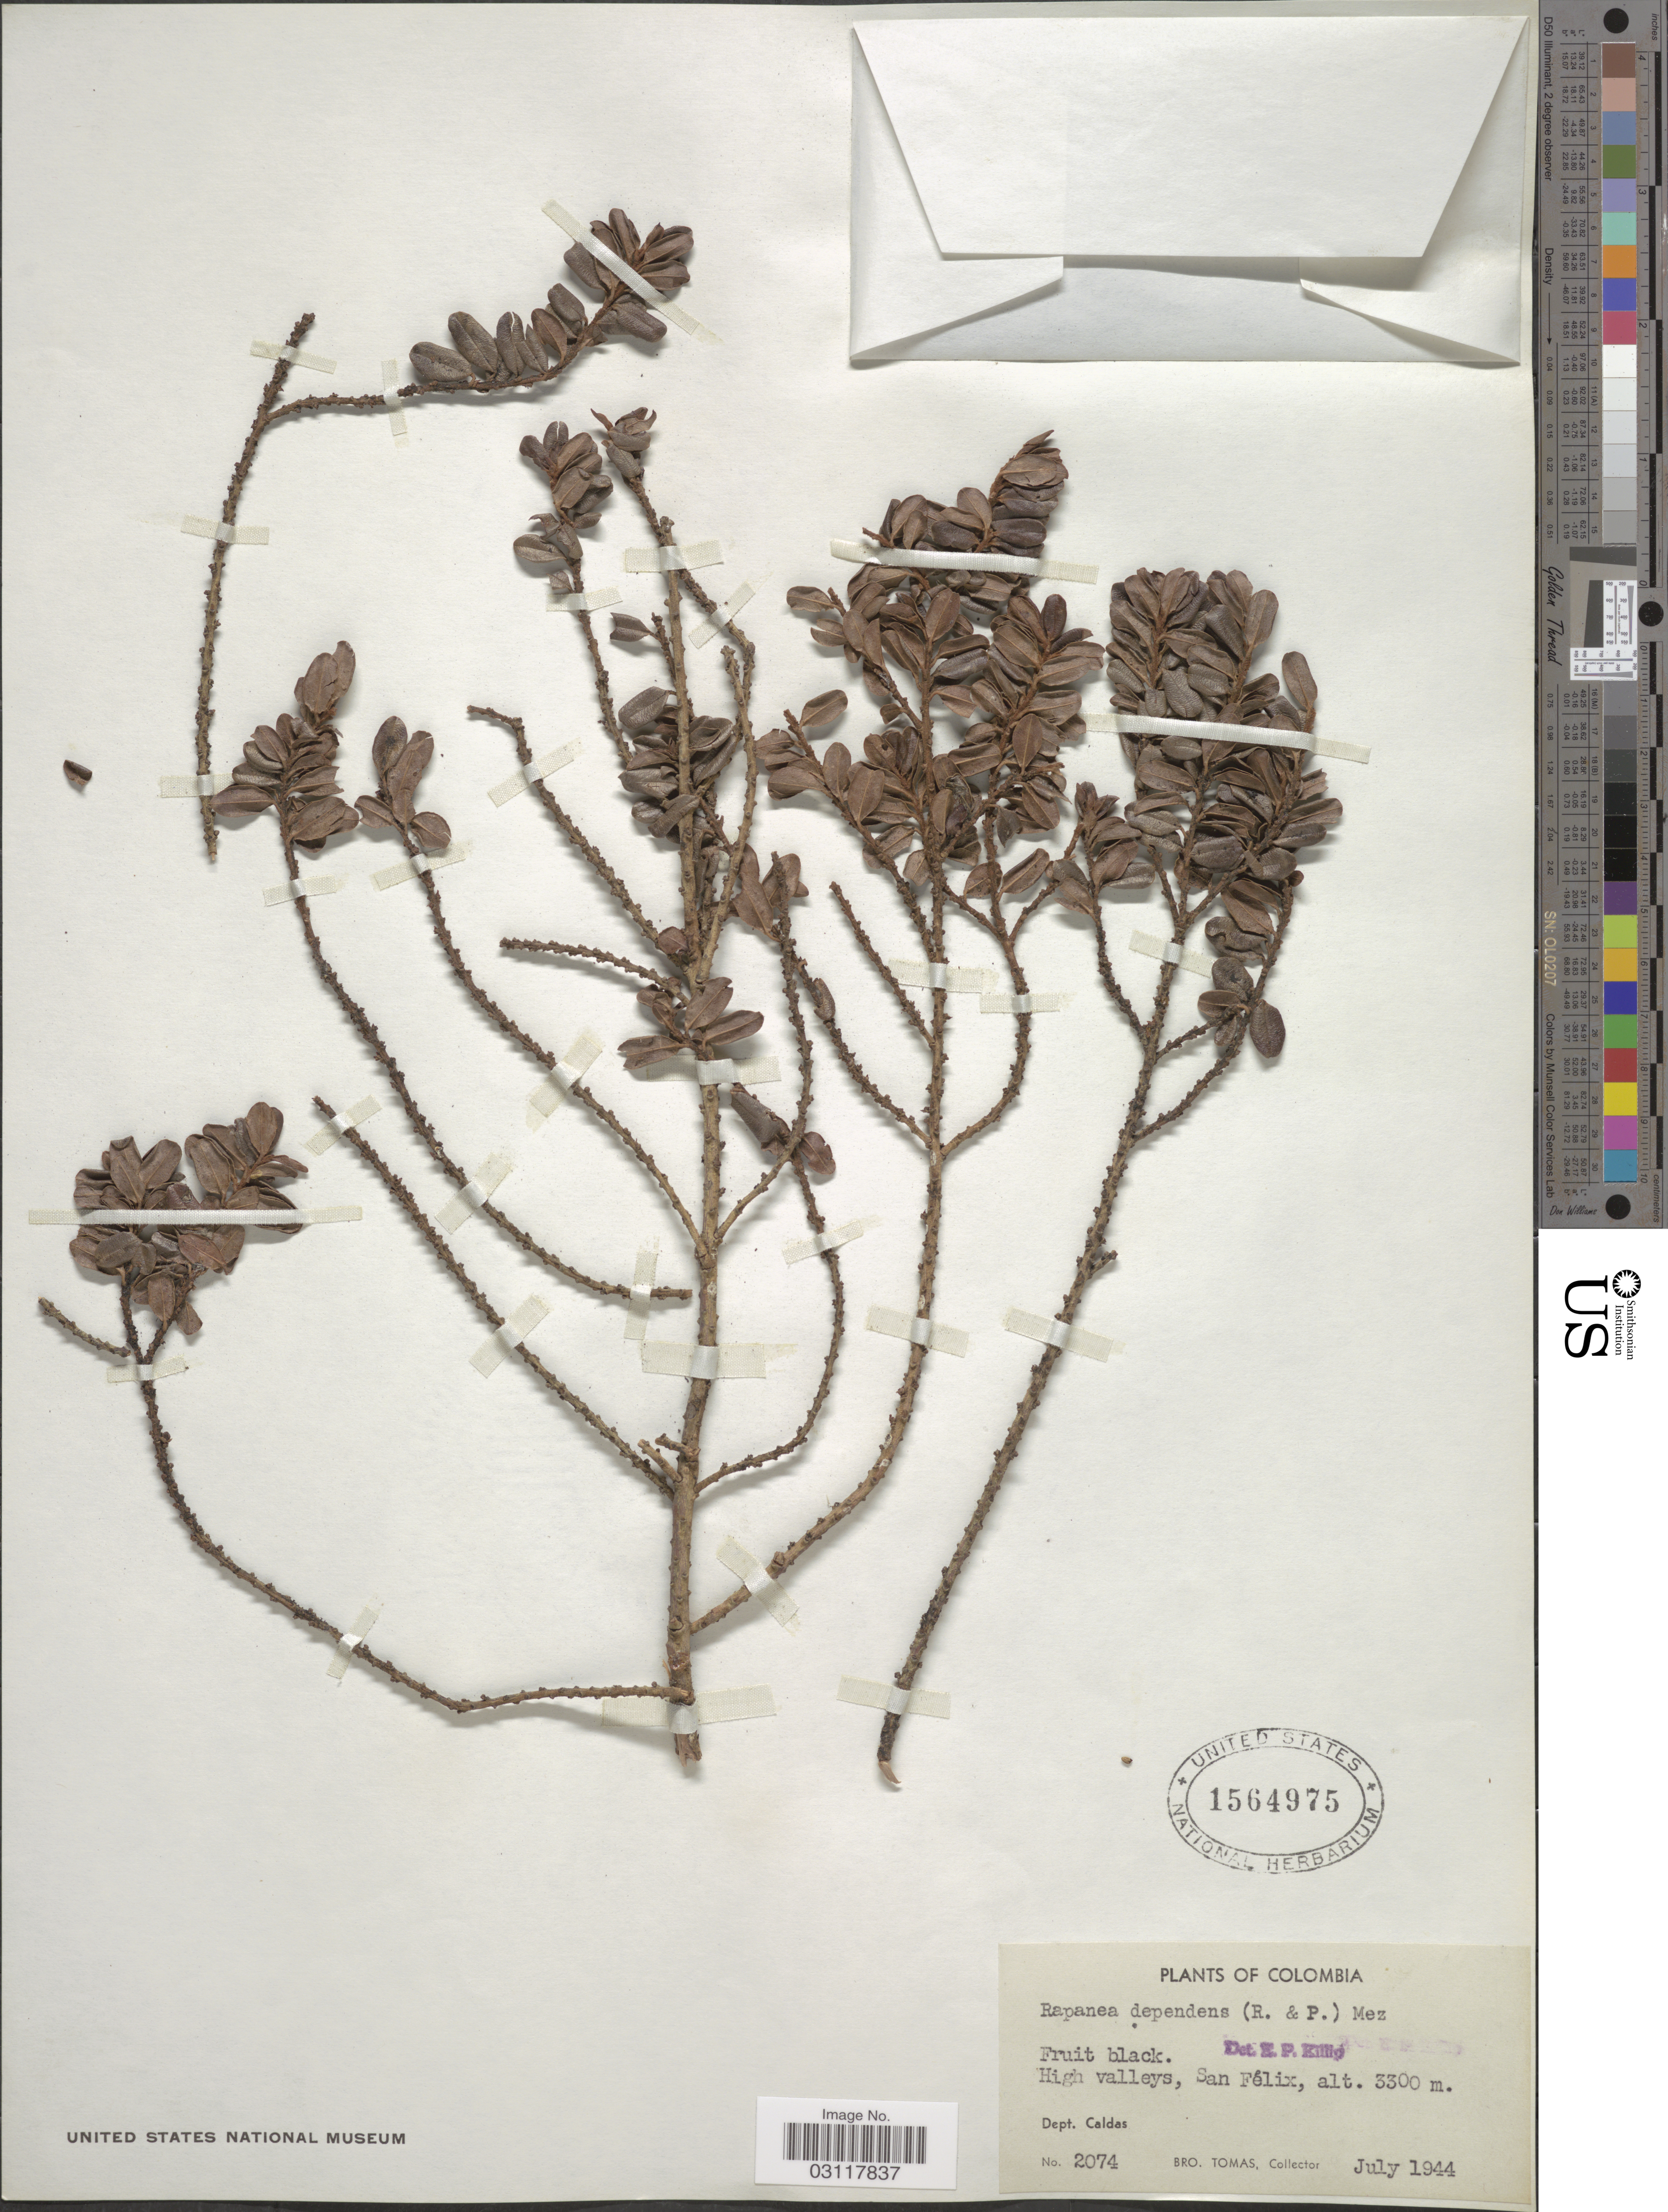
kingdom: Plantae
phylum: Tracheophyta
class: Magnoliopsida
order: Ericales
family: Primulaceae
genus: Rapanea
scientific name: Rapanea dependens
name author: (Ruiz & Pav.) Mez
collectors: B. Tomas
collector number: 2074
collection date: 1944-07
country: Colombia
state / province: Caldas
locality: High valleys, San Félix. Dept. Caldas.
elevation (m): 3300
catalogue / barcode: US 1564975